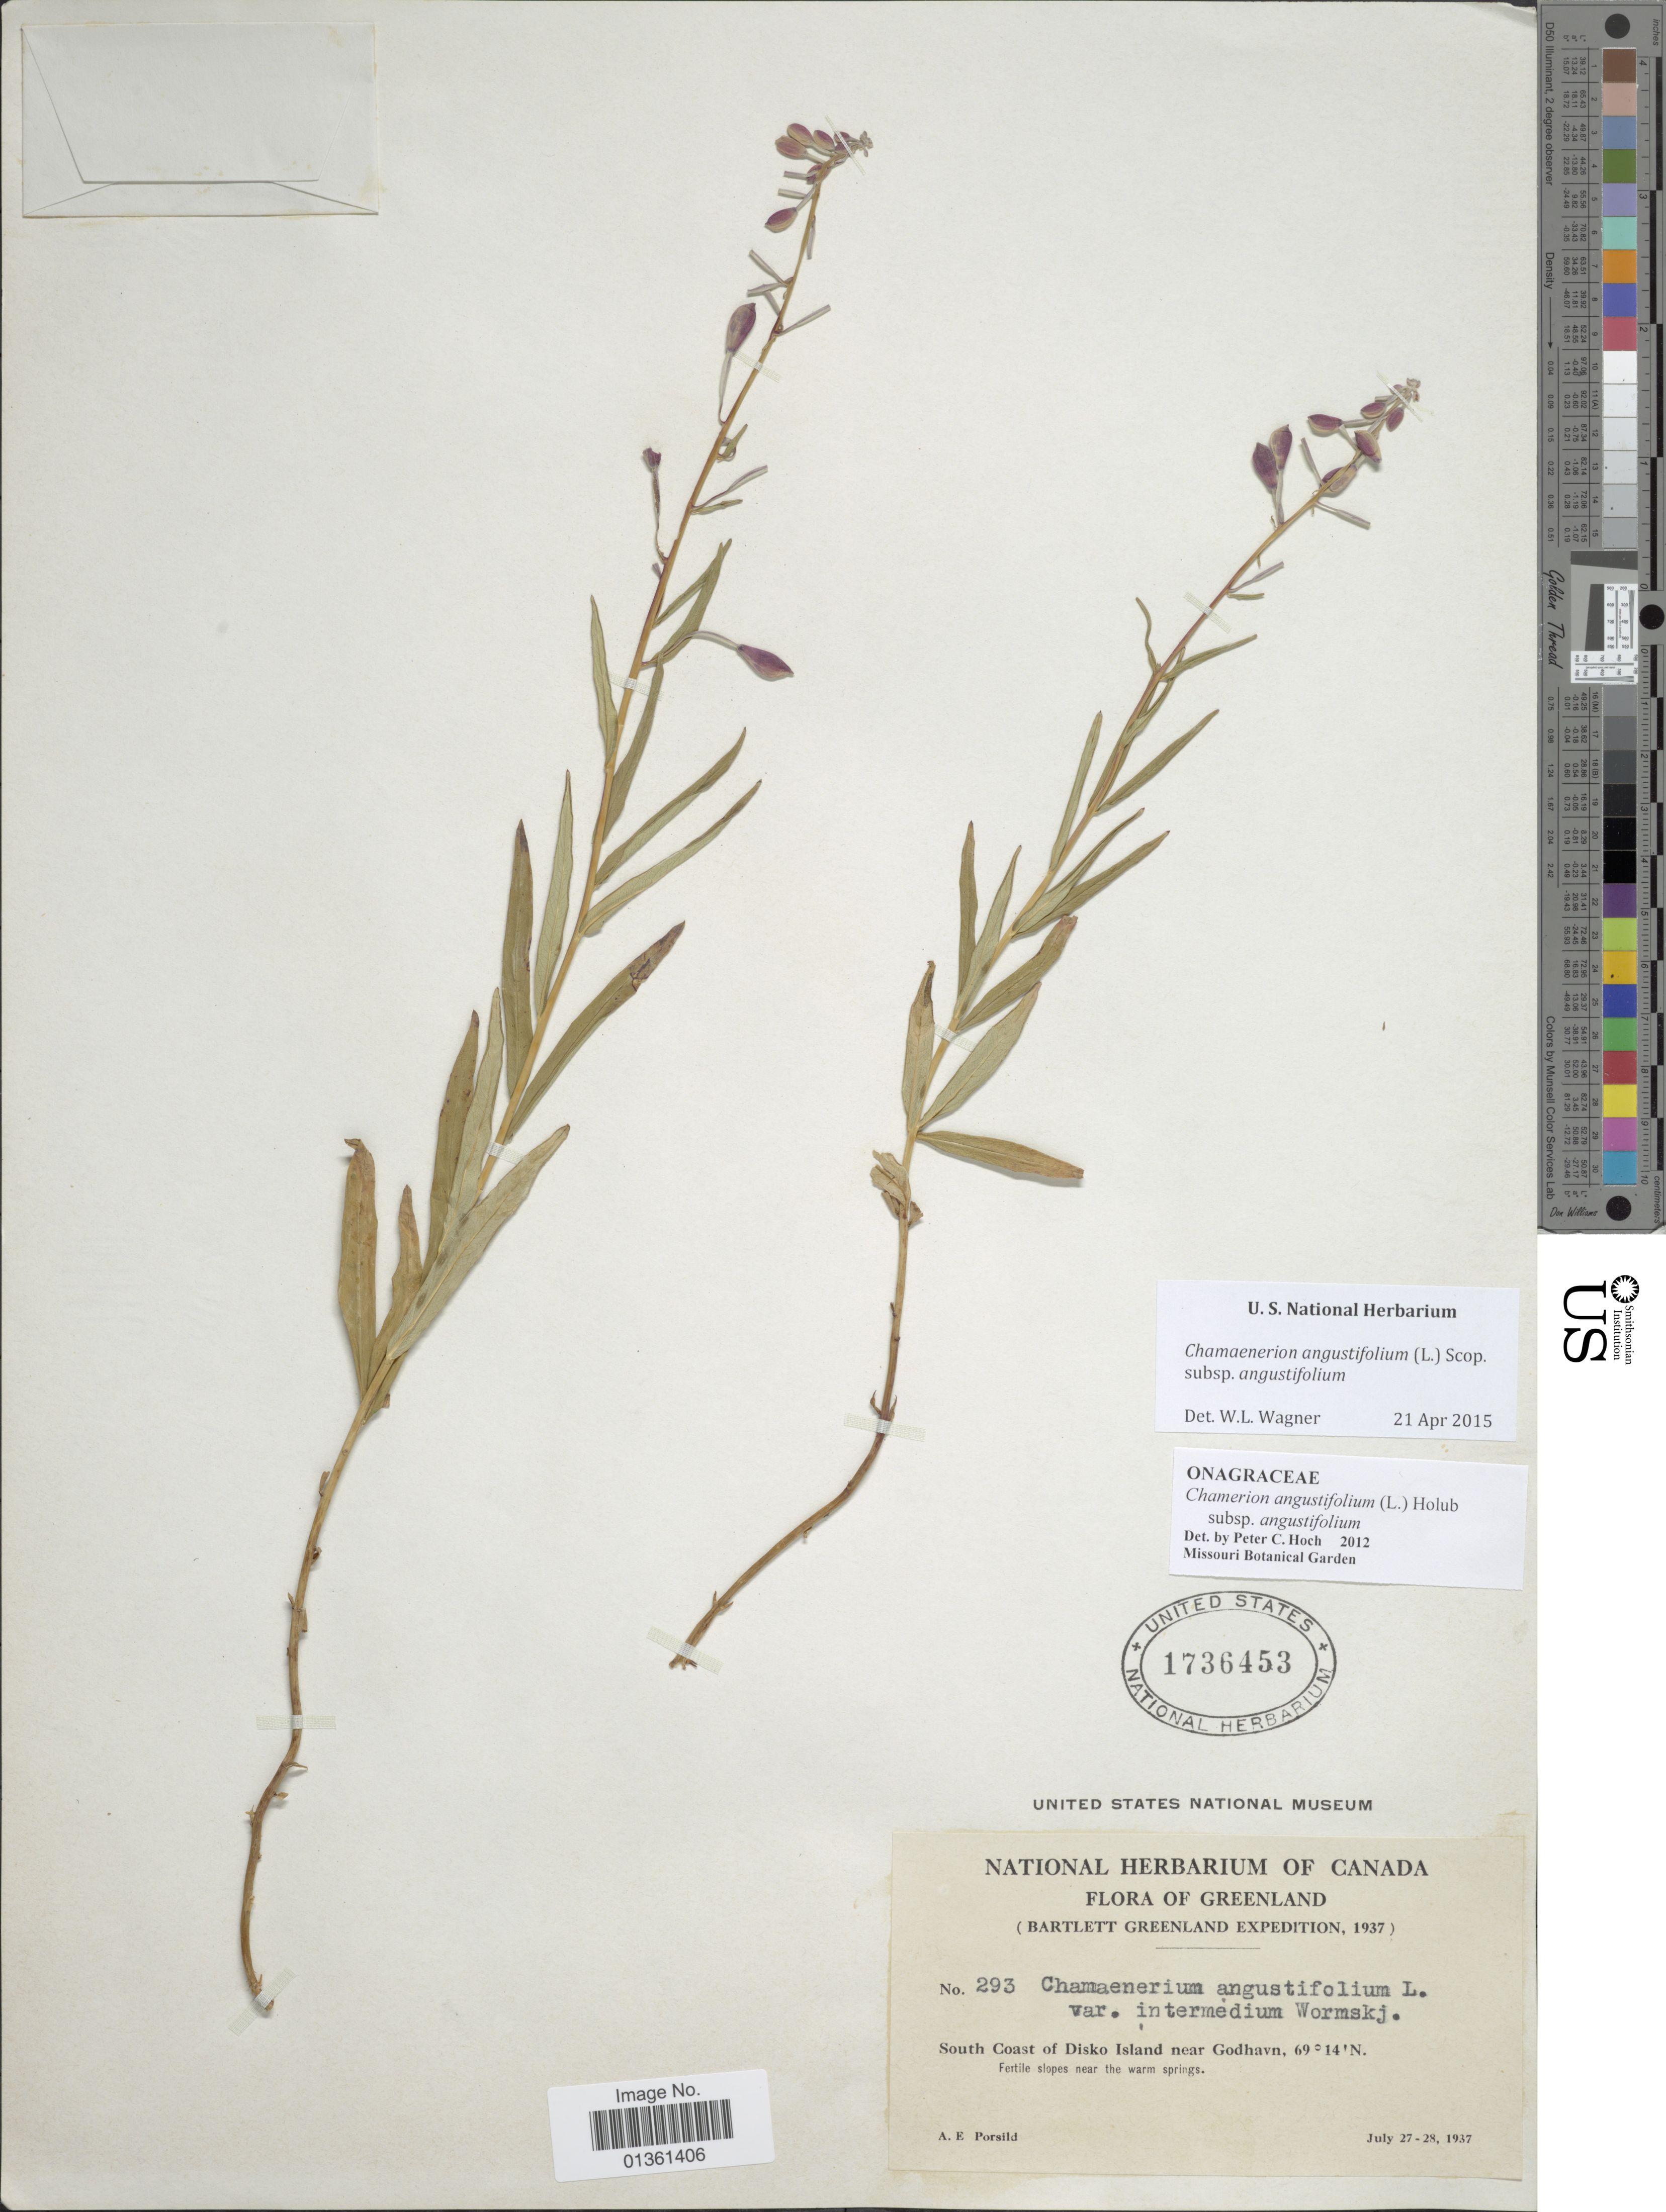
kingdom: Plantae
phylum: Tracheophyta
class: Magnoliopsida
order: Myrtales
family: Onagraceae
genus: Chamaenerion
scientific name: Chamaenerion angustifolium subsp. angustifolium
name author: (L.) Scop.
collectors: A. E. Porsild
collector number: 293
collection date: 1937-07-27/1937-07-28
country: Greenland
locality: South Coast of Disko Island near Godhavn.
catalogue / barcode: US 1736453